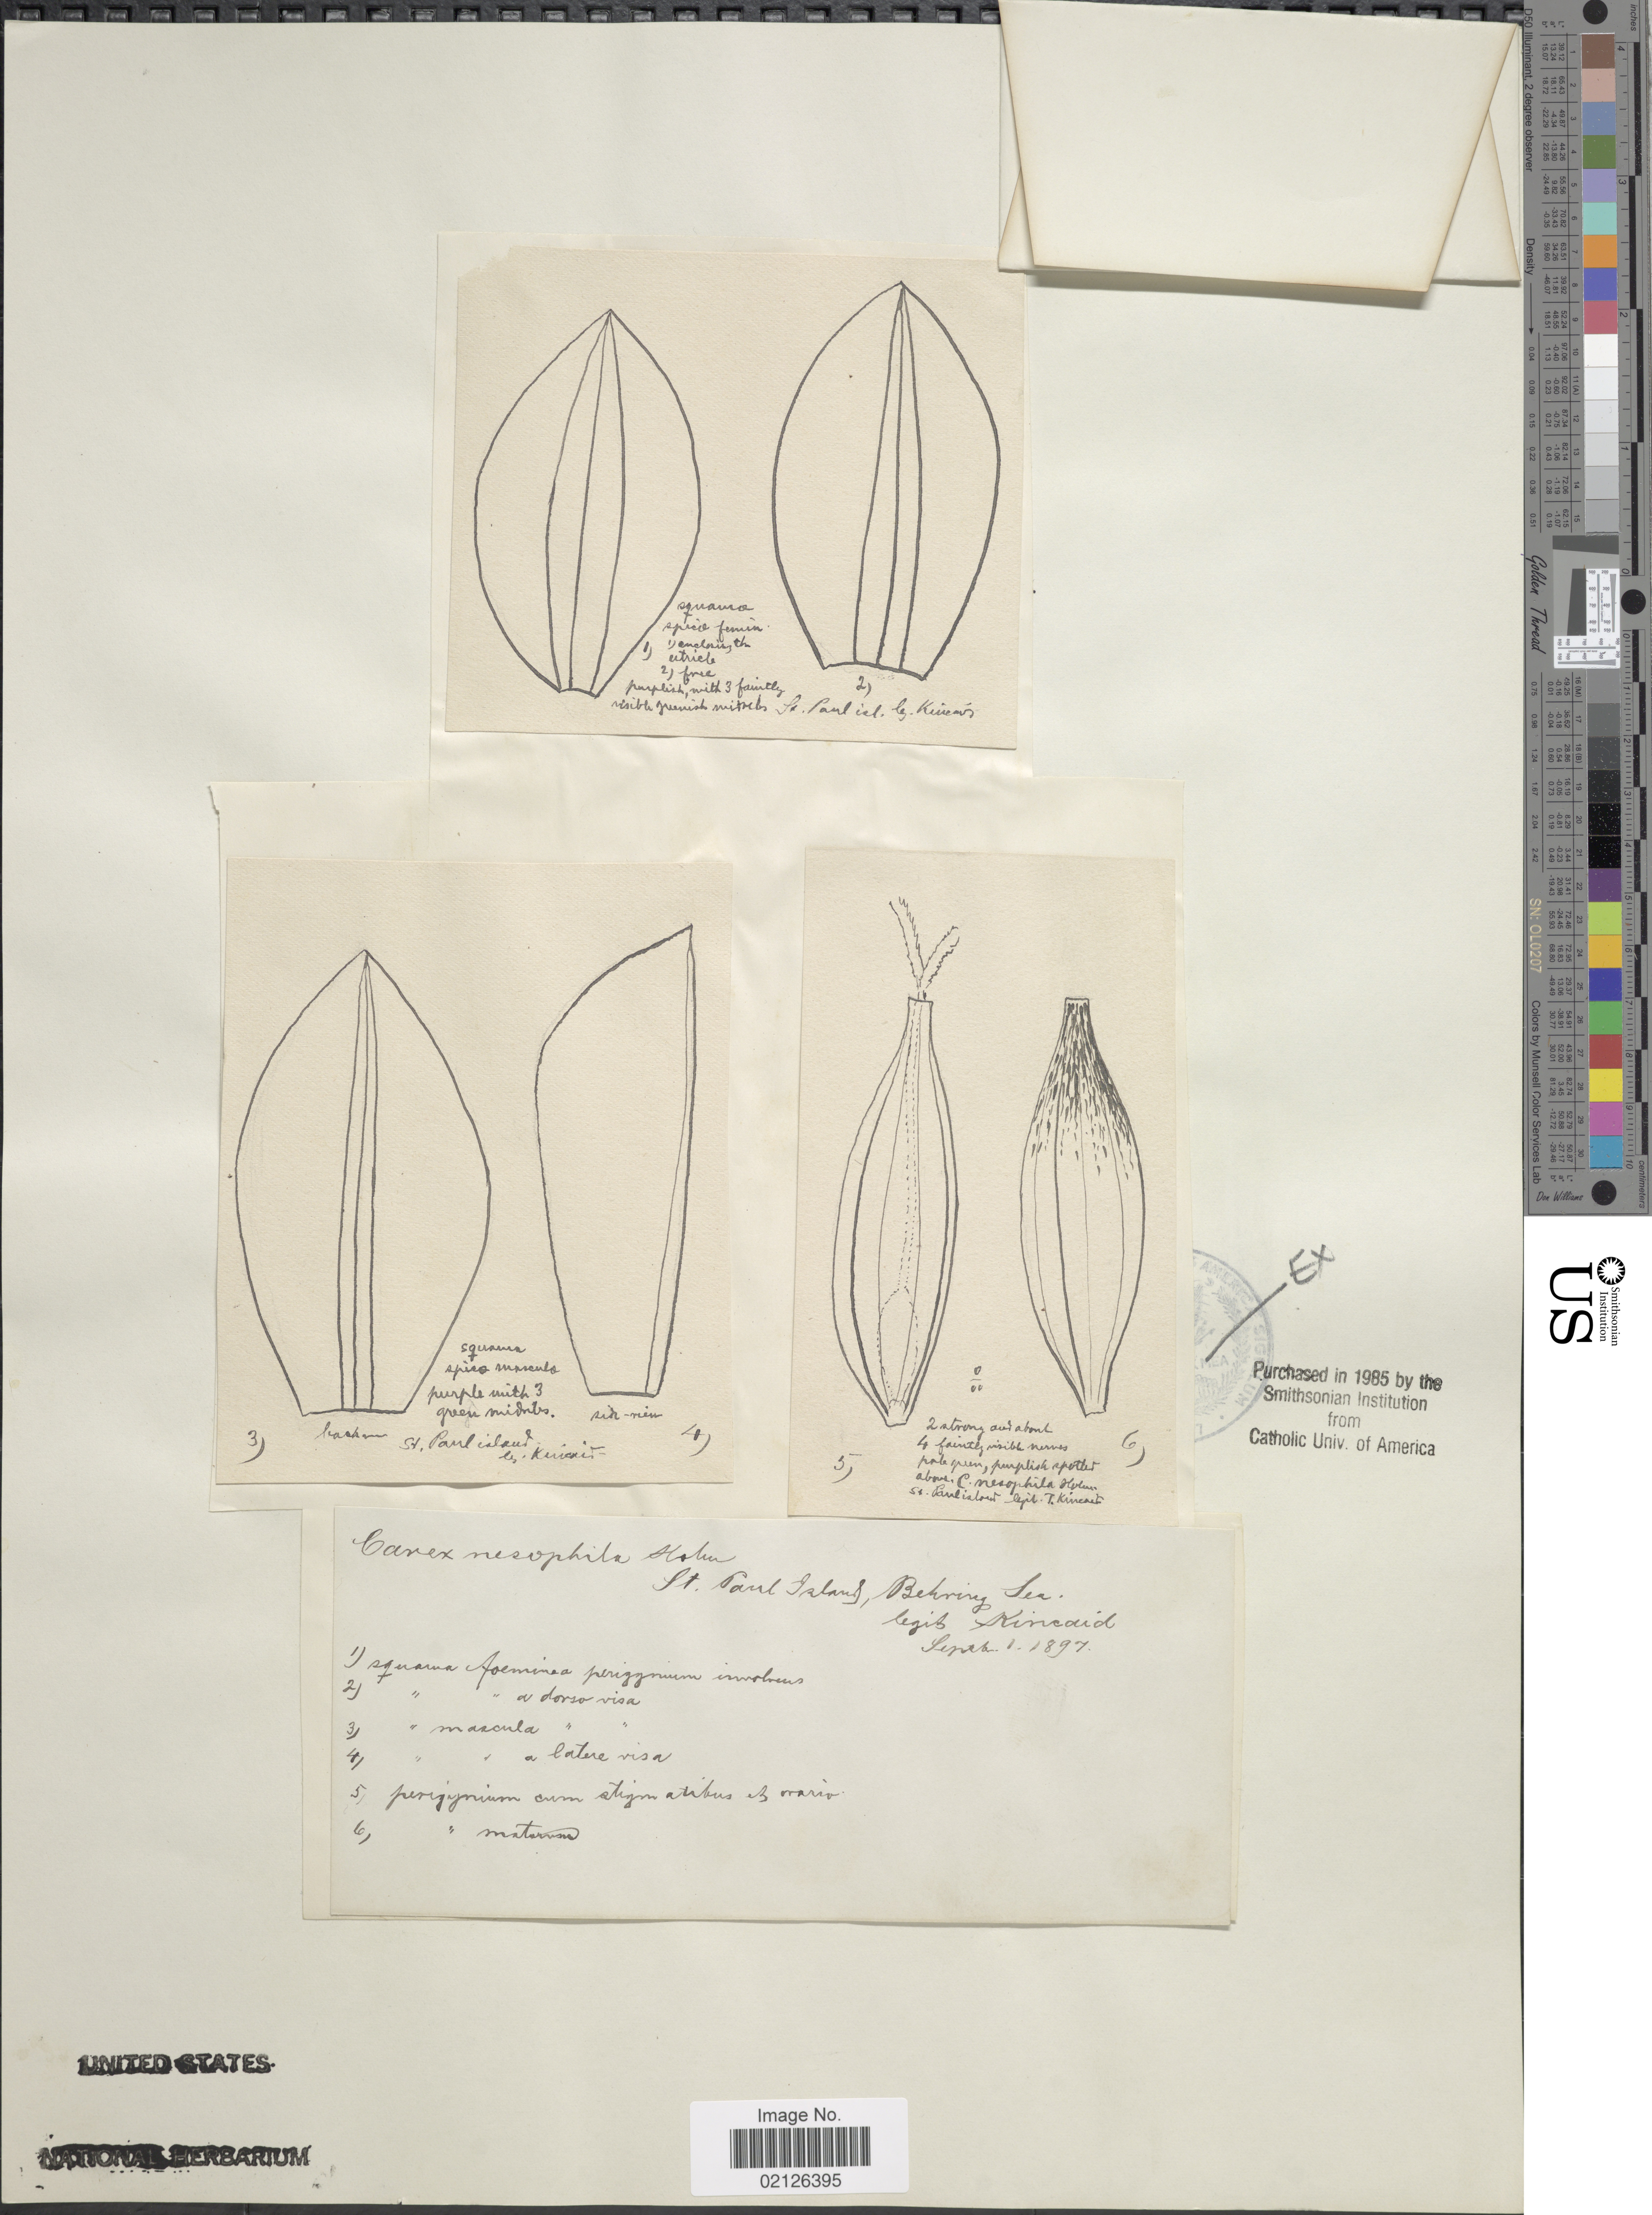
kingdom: Plantae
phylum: Tracheophyta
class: Liliopsida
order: Poales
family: Cyperaceae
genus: Carex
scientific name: Carex microchaeta subsp. nesophila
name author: (Holm) D.F. Murray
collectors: Kincaid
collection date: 1897-09-01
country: United States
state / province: Alaska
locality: St Paul Island, Behring Sea